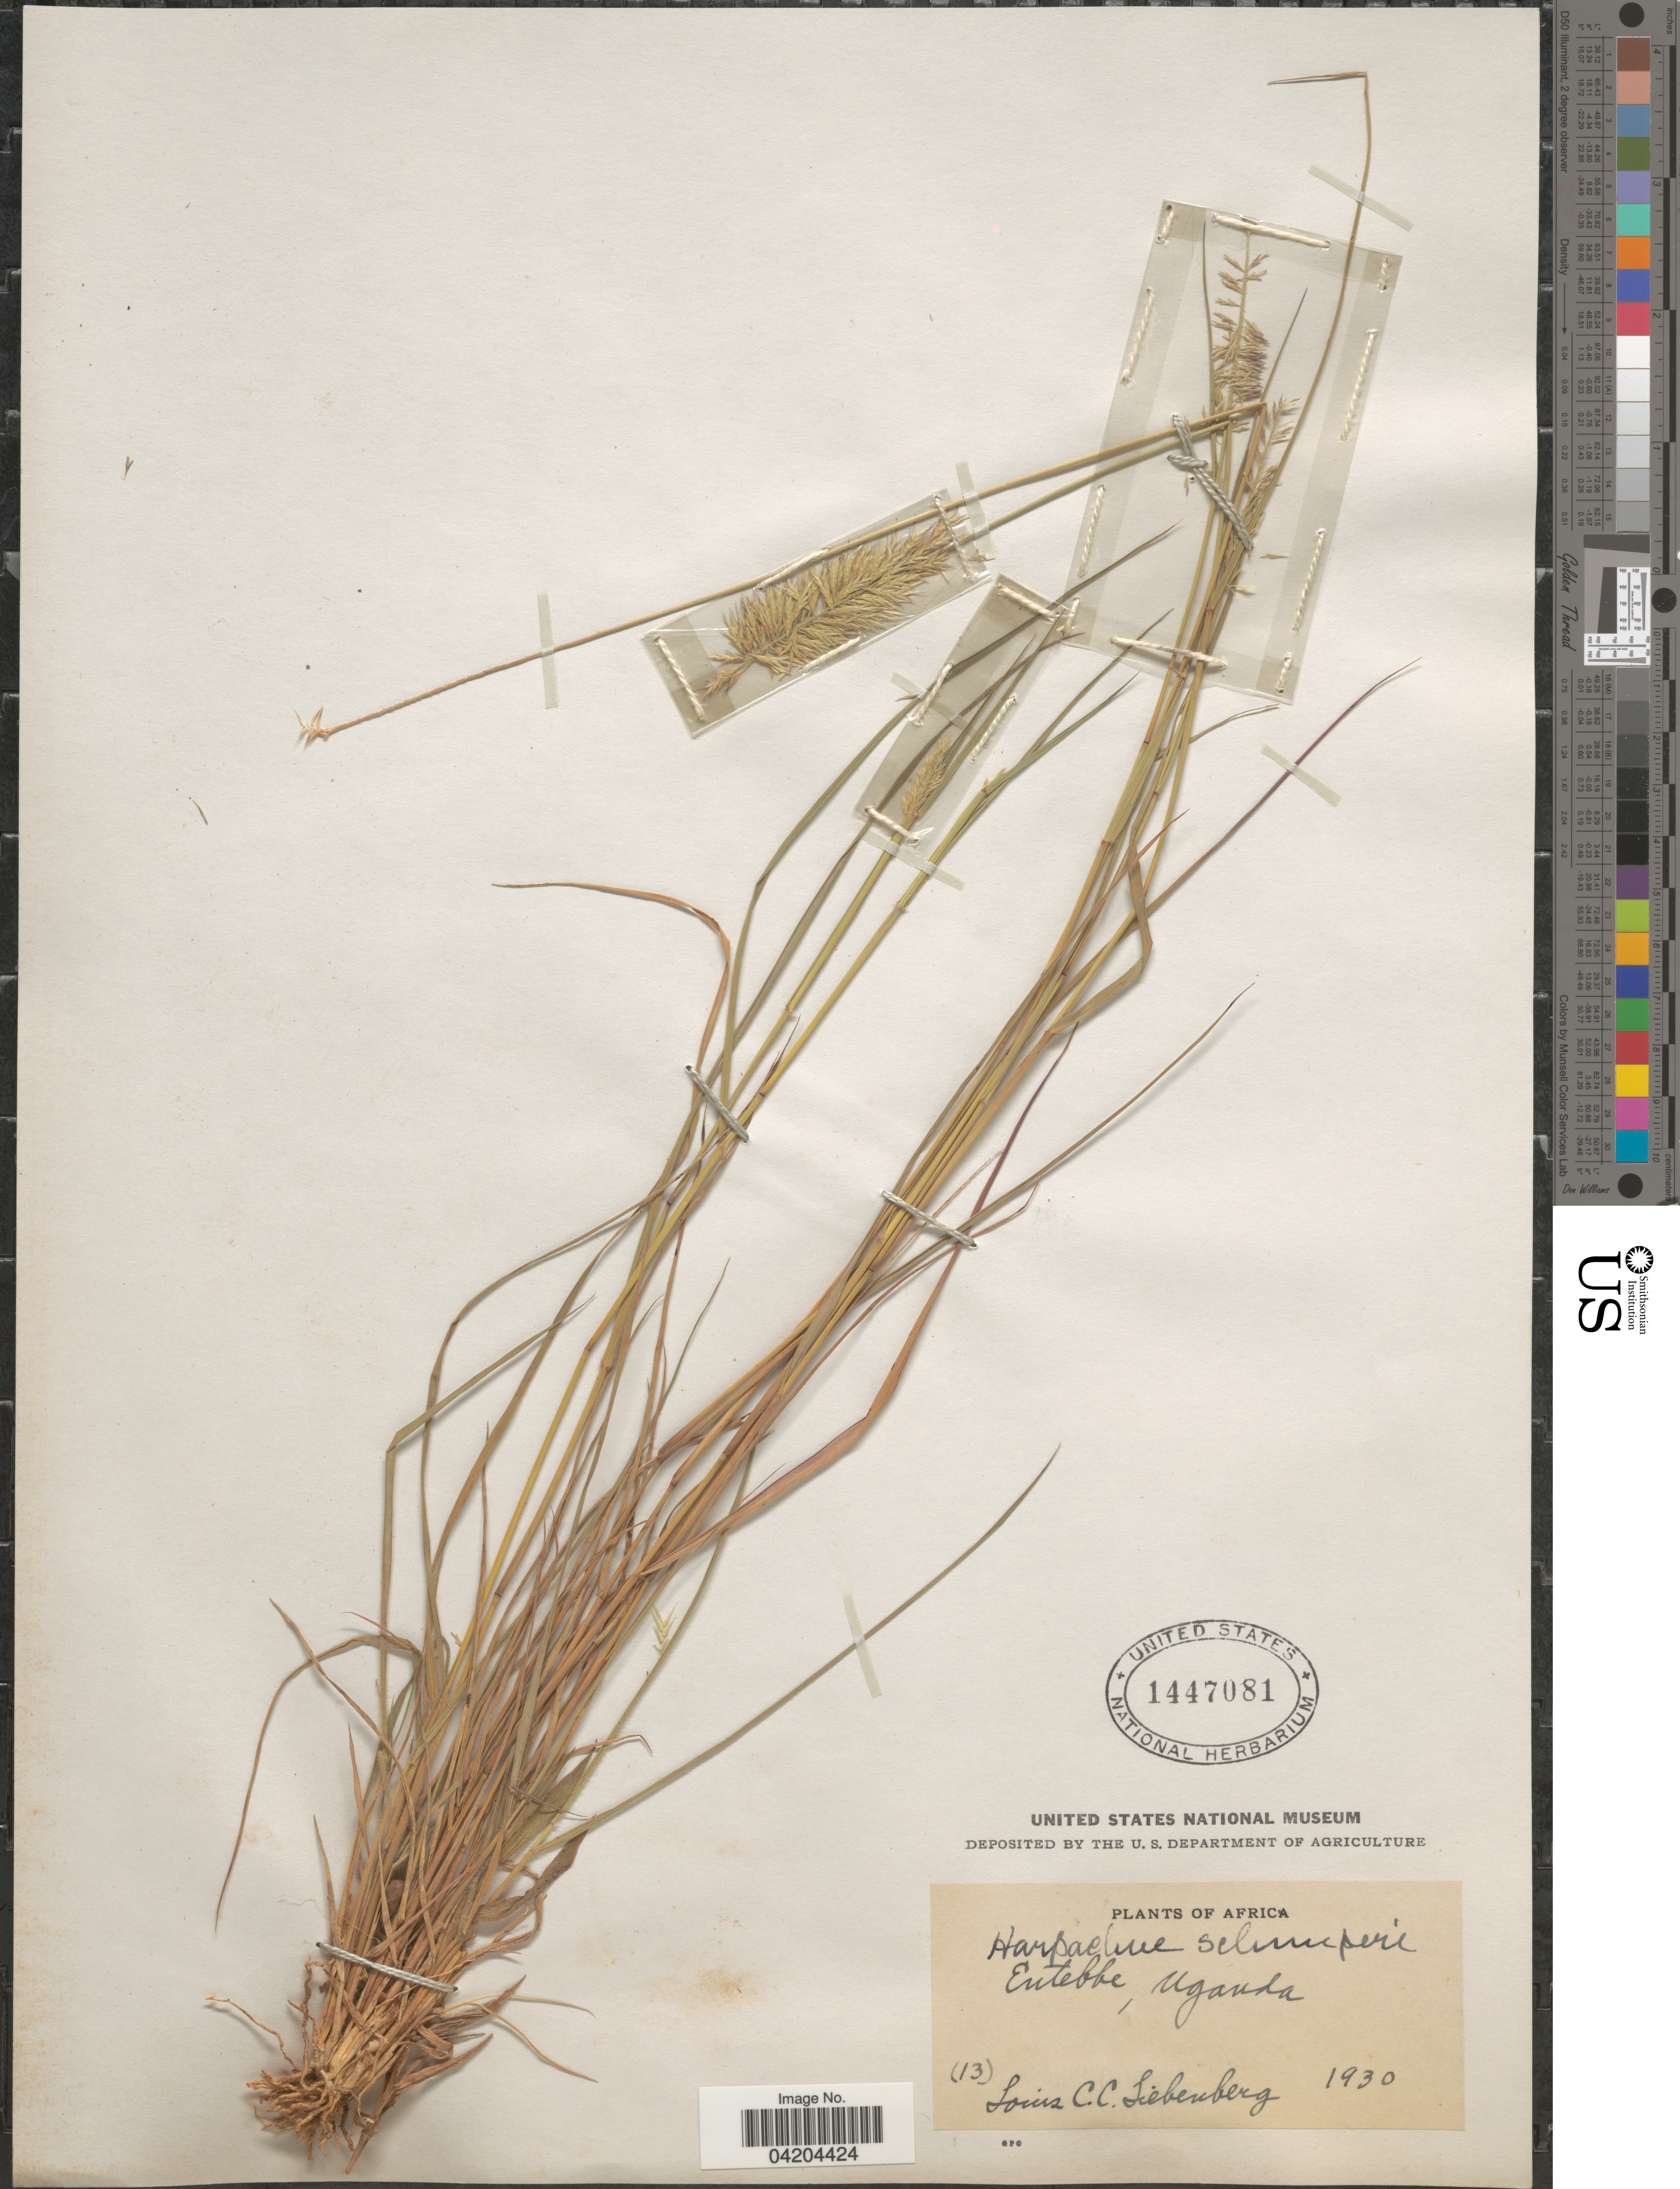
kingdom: Plantae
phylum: Tracheophyta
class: Liliopsida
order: Poales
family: Poaceae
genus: Eragrostis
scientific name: Eragrostis schimperi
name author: (A. Rich.) Benth.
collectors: L. Liebenberg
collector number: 13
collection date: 1930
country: Uganda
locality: Entebbe.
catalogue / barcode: US 1447081